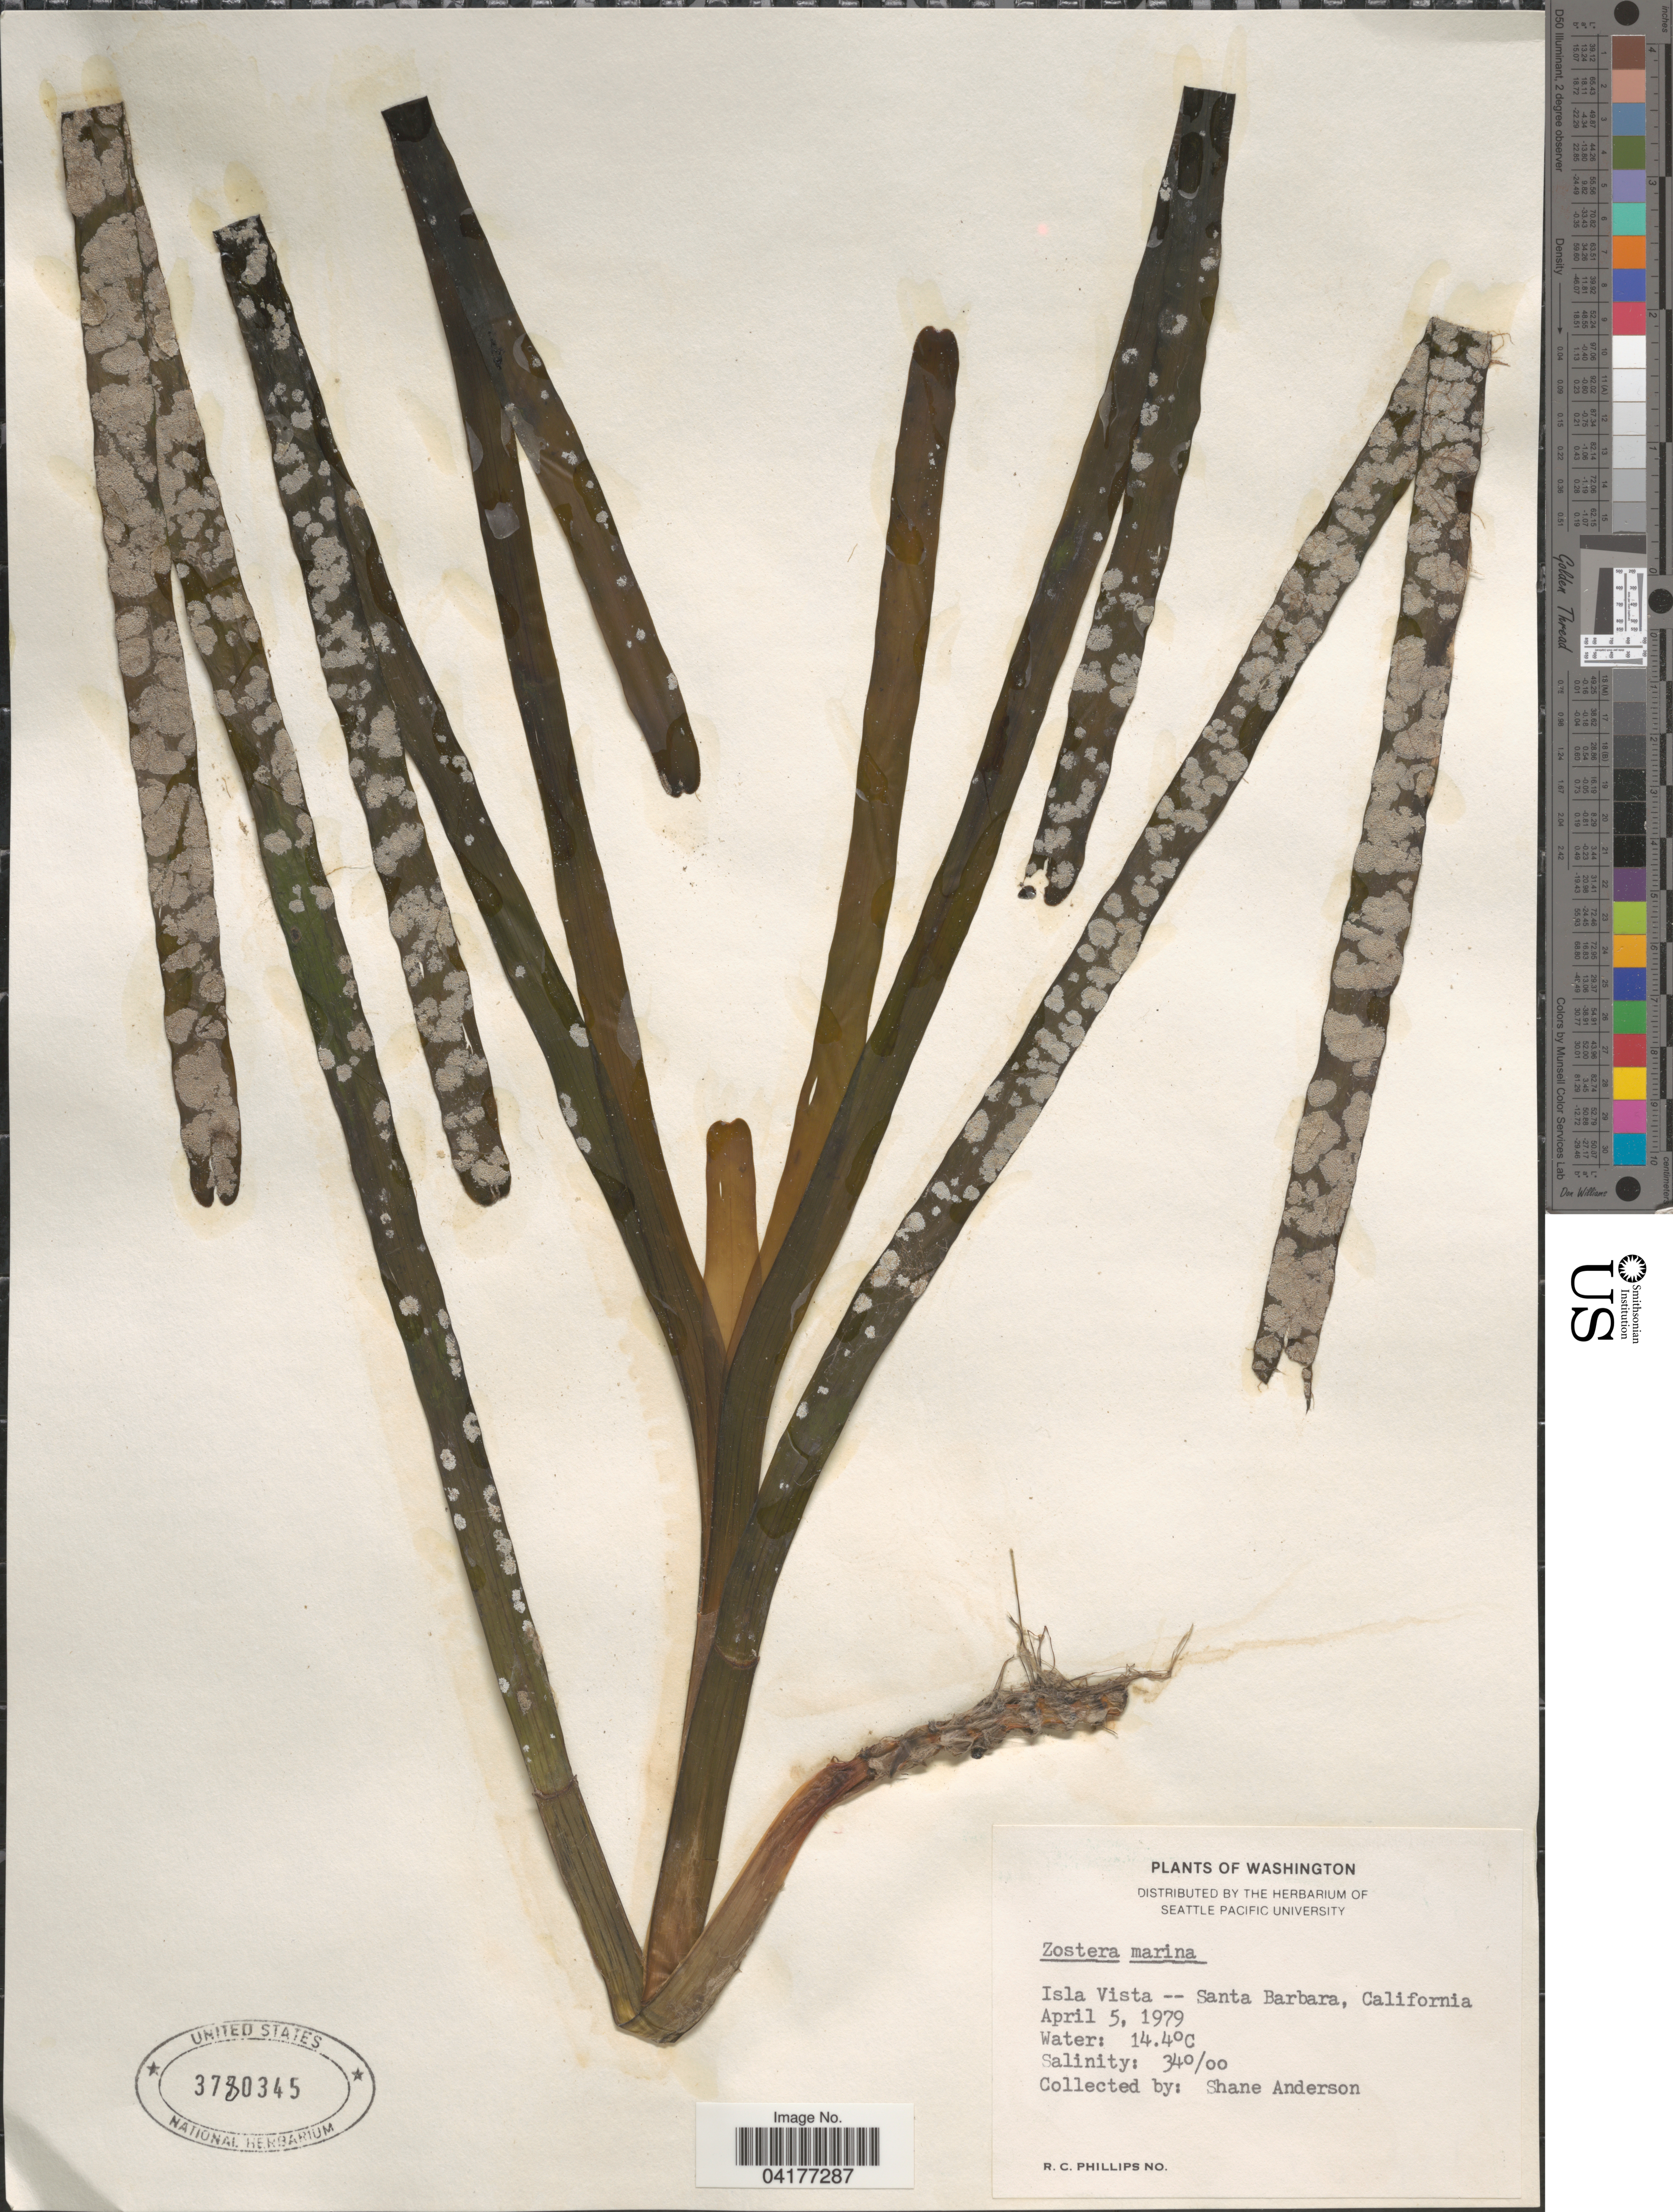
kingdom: Plantae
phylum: Tracheophyta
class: Liliopsida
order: Alismatales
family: Zosteraceae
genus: Zostera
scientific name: Zostera marina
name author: L.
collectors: S. Anderson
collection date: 1979-04-05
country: United States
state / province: California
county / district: Santa Barbara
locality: Isla Vista -- Santa Barbara.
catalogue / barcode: US 3780345